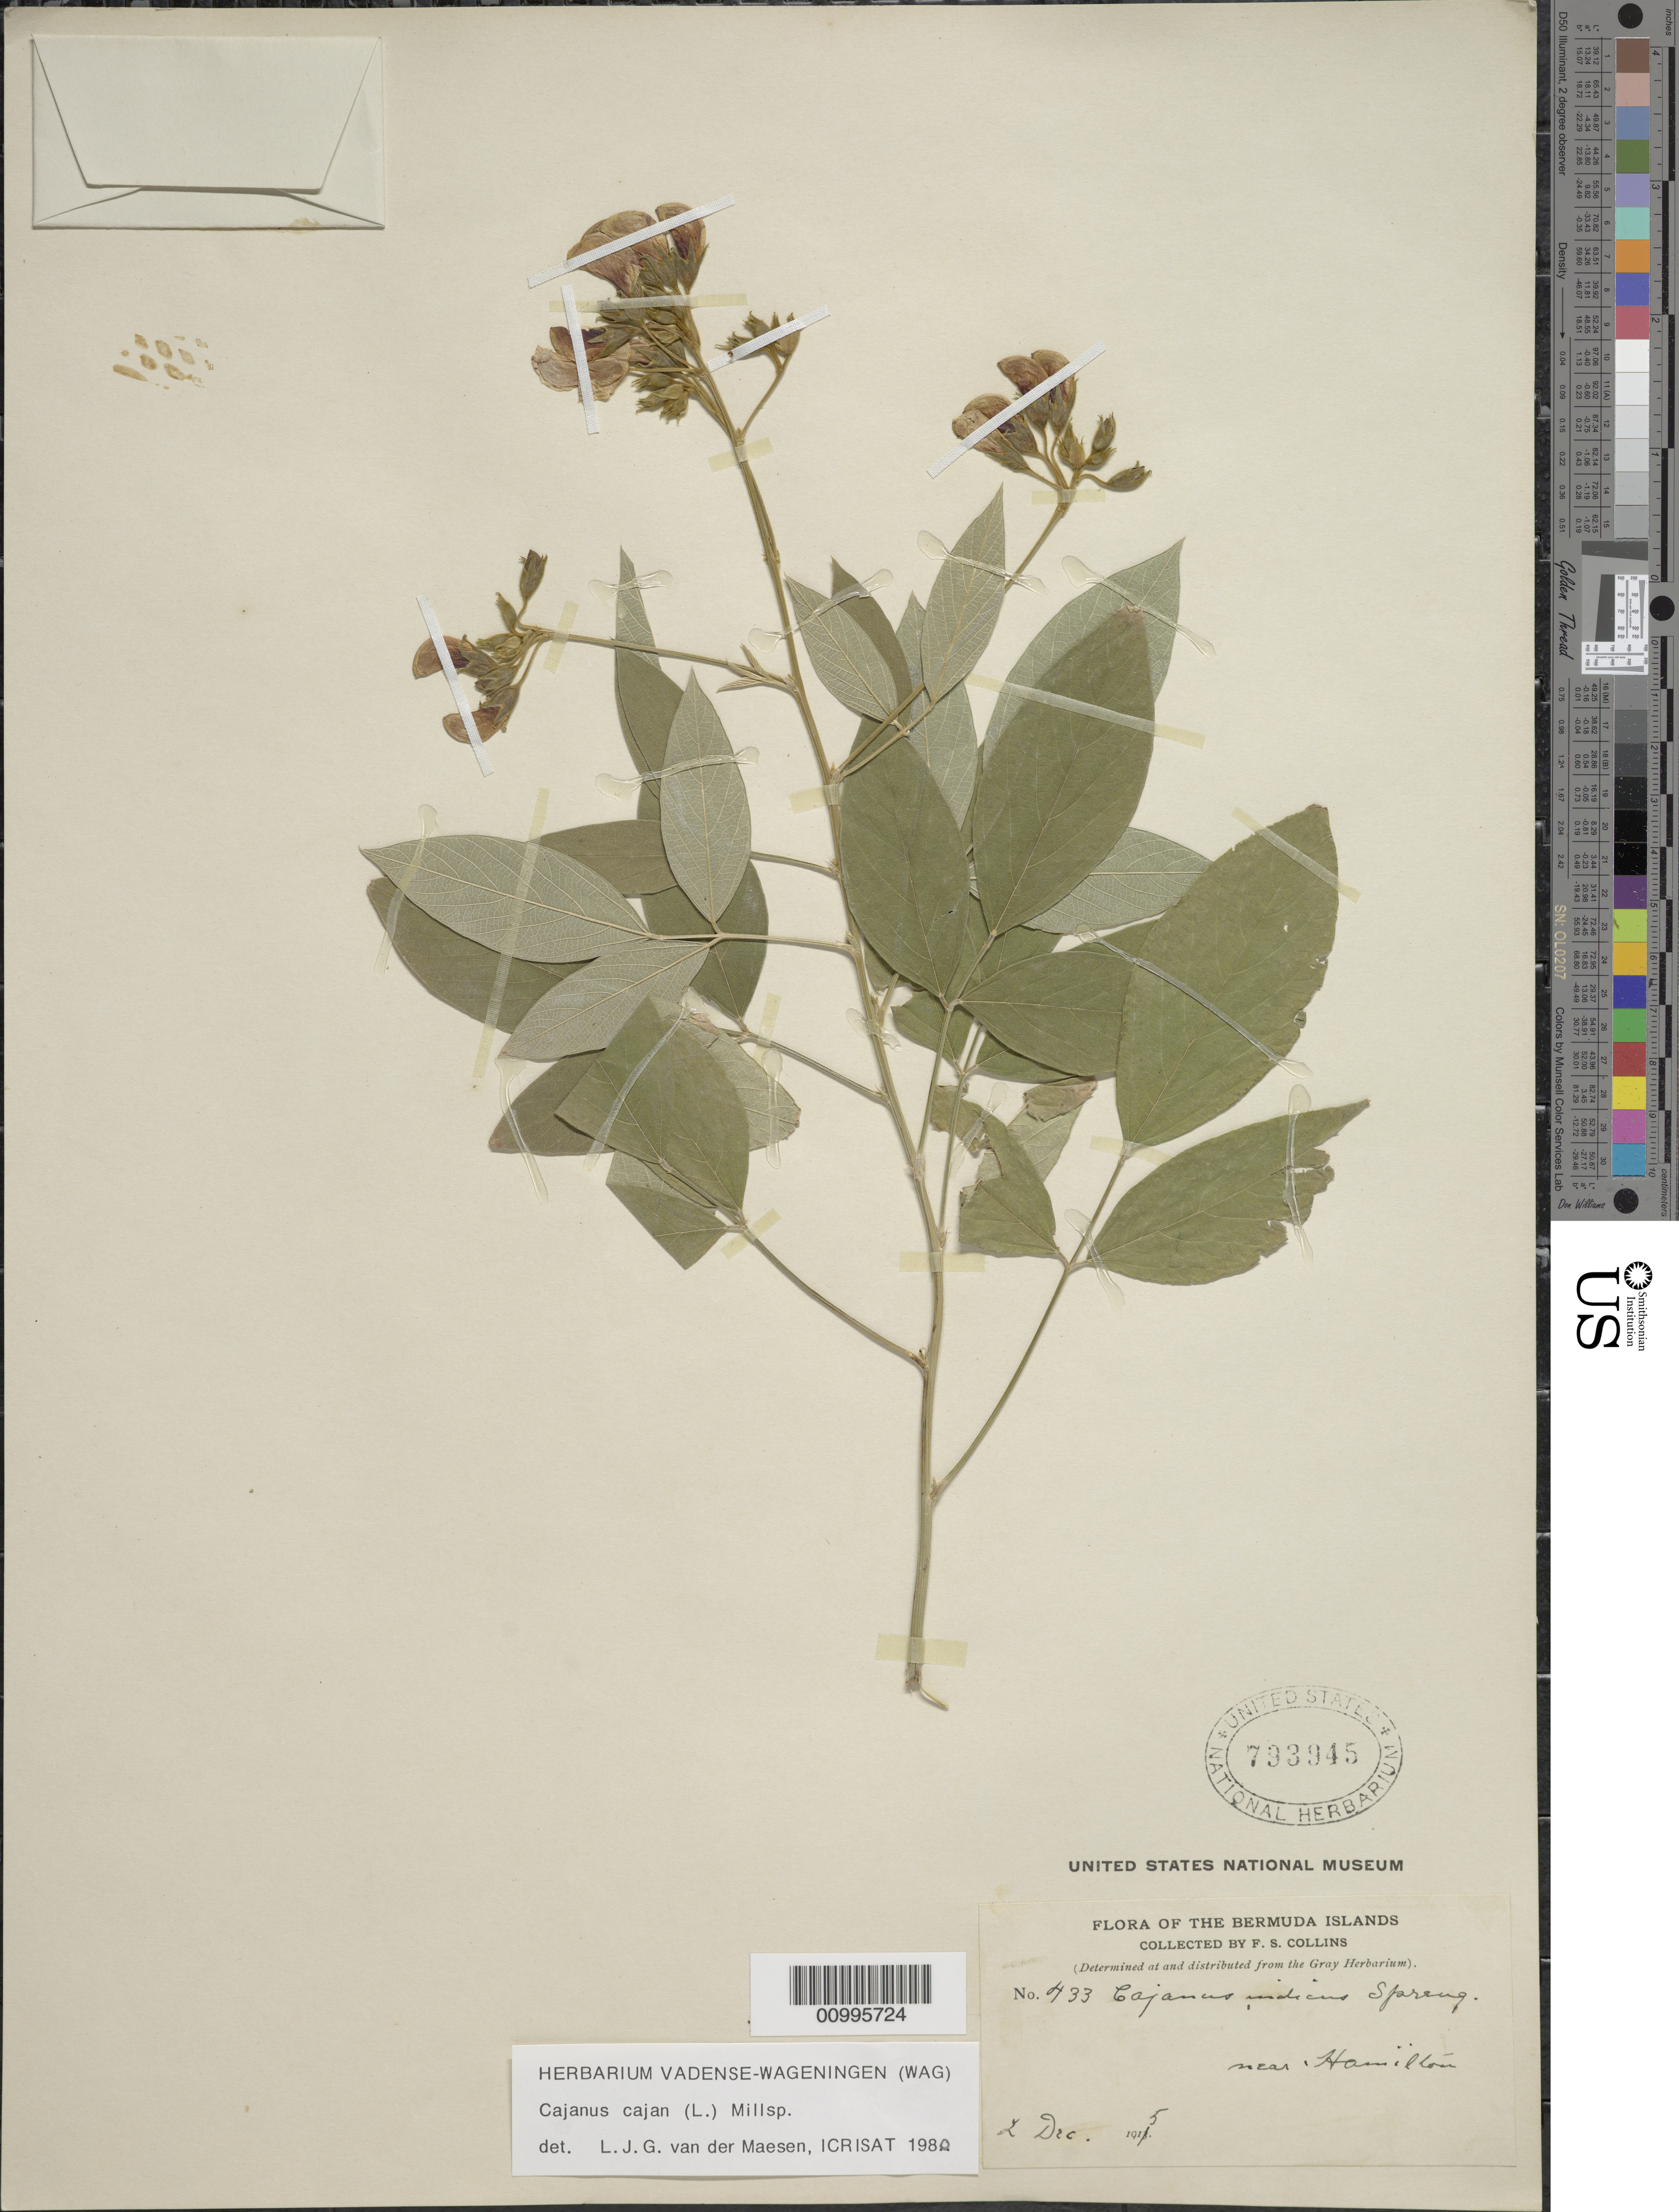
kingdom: Plantae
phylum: Tracheophyta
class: Magnoliopsida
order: Fabales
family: Fabaceae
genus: Cajanus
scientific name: Cajanus cajan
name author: (L.) Huth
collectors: F. Collins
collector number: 433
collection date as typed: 02 Dec 1915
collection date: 1915-12-02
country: Bermuda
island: Bermuda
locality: Near Hamilton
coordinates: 0 N, 0 E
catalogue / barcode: US 793945